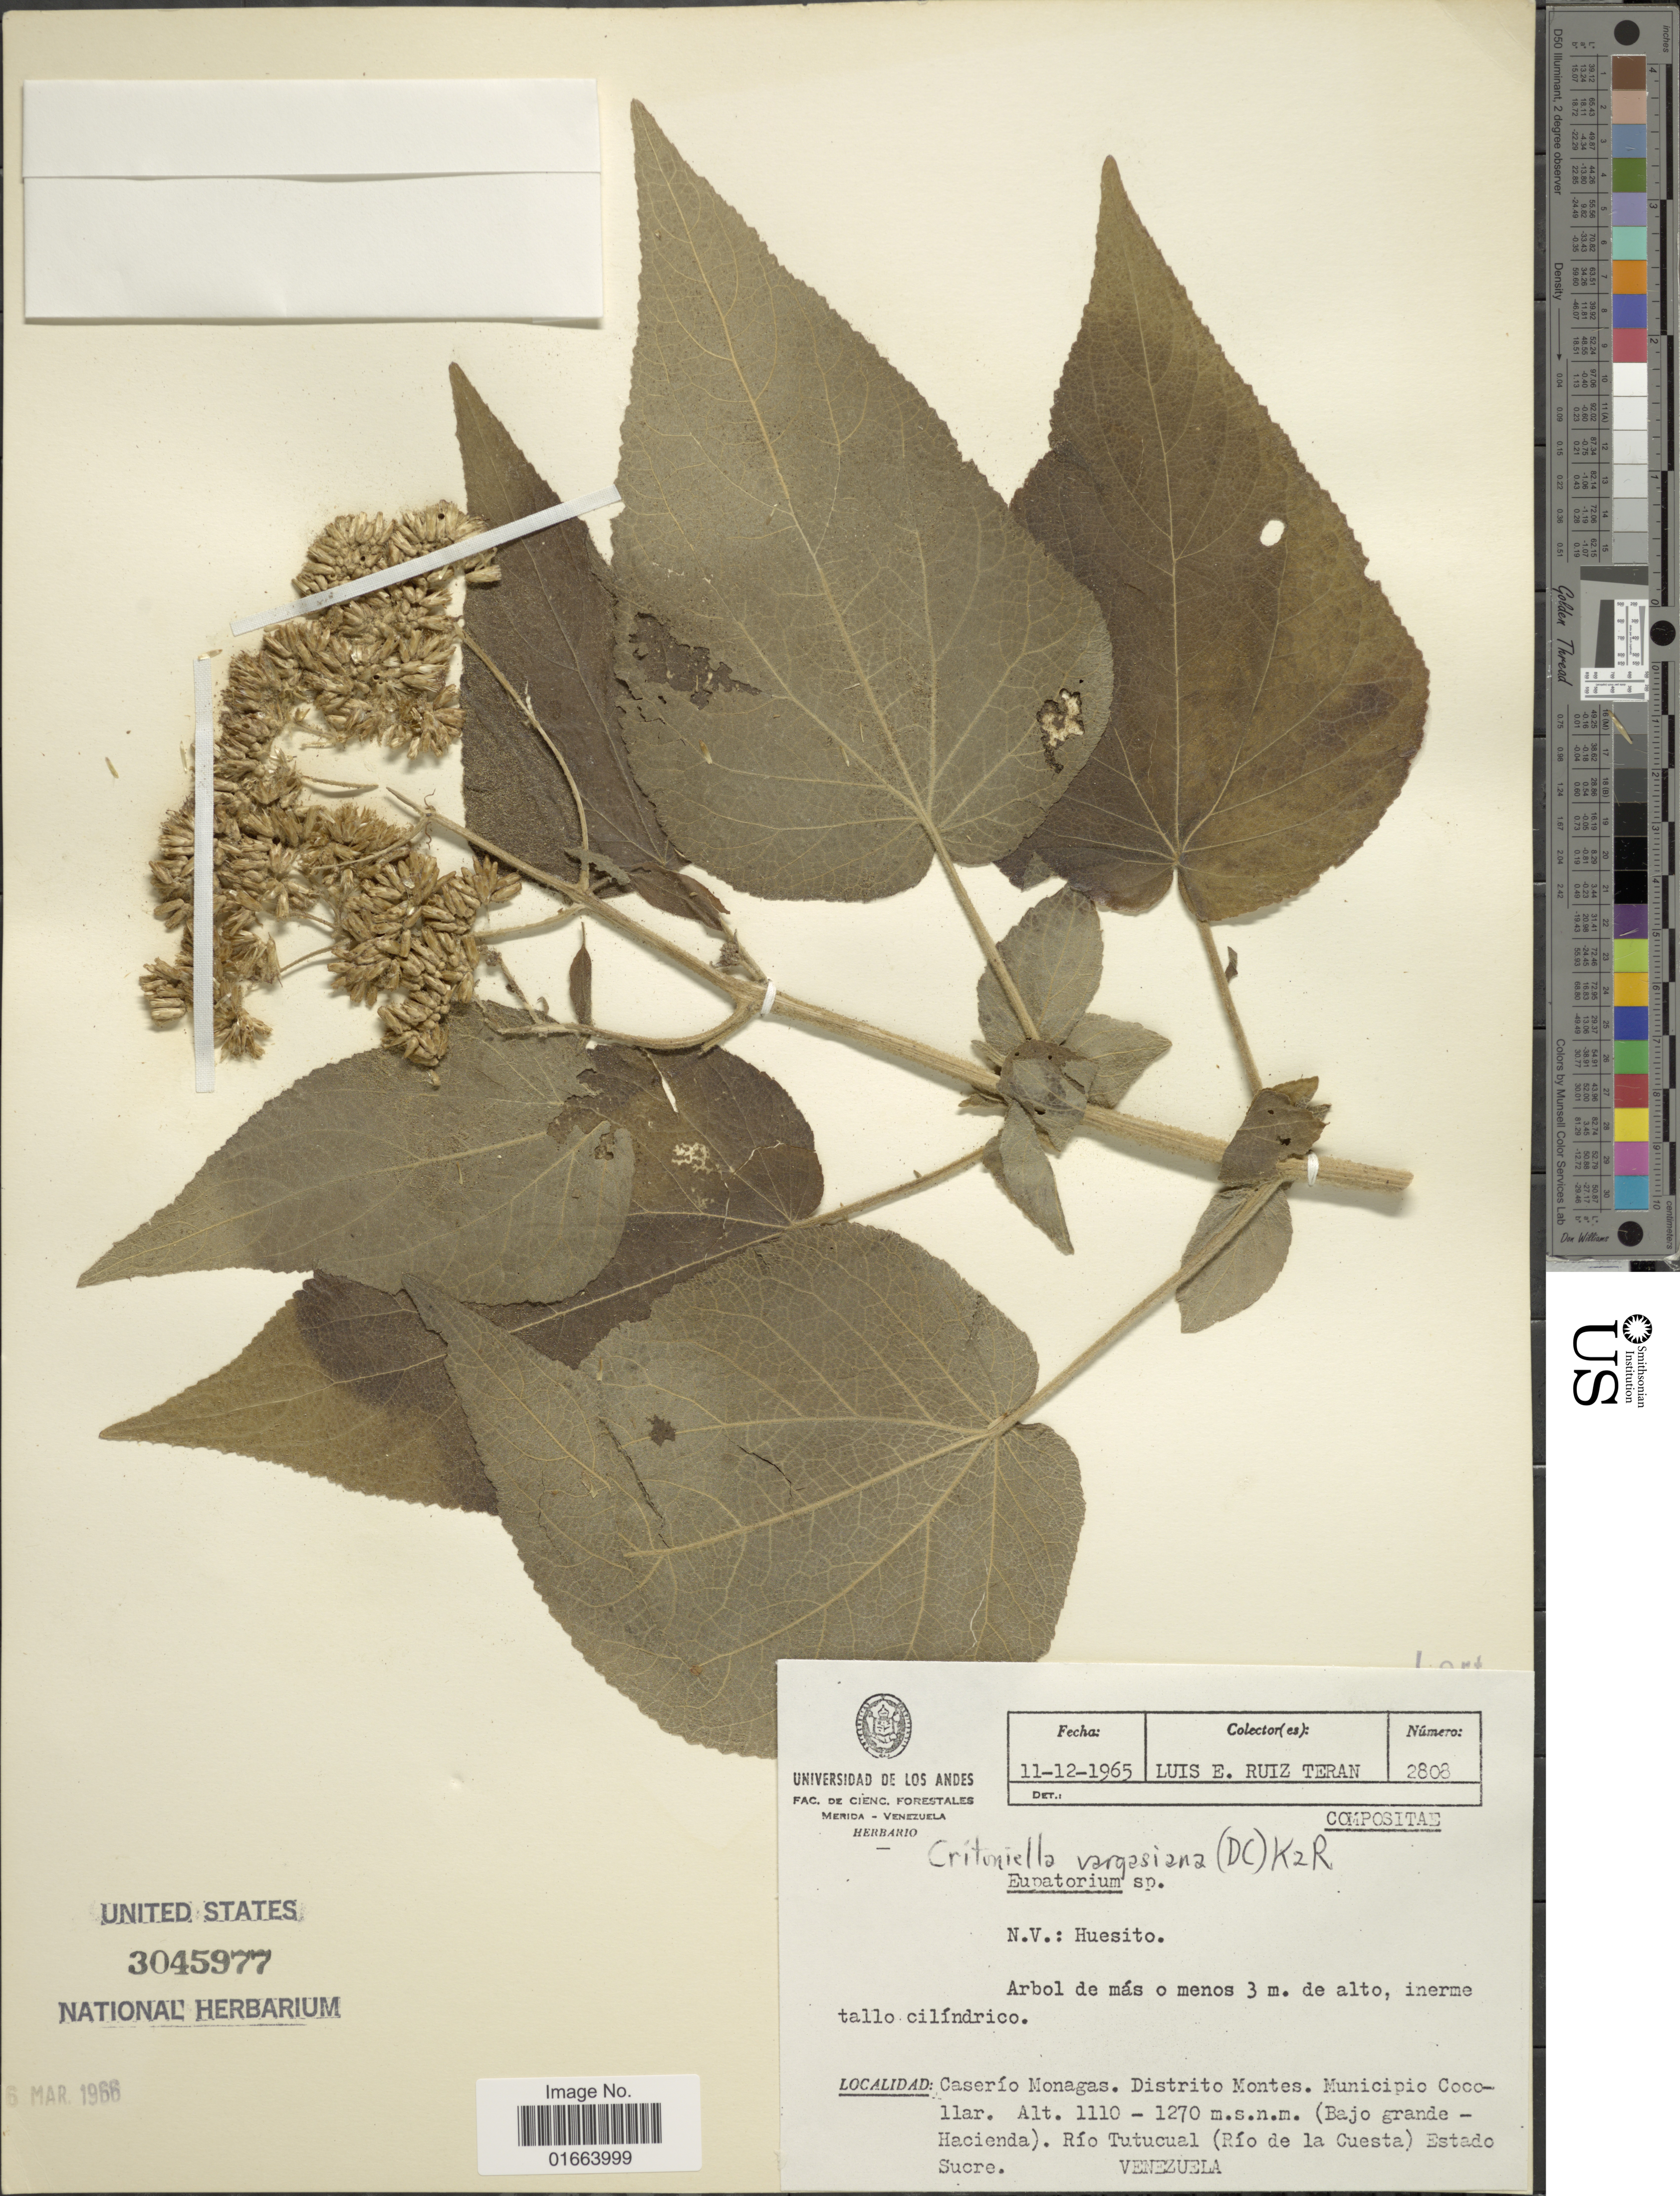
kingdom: Plantae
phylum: Tracheophyta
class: Magnoliopsida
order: Asterales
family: Asteraceae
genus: Critoniella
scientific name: Critoniella vargasiana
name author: (DC.) R.M. King & H. Rob.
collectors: L. E. Ruíz-Terán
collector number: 2808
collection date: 1965-12-11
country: Venezuela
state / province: Sucre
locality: Caserío Monagas. Distrito Montes. Municipio Cocollar (Bajo grande - Hacienda). Río Tutucual (Río de la cuesta)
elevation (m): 1110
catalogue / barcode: US 3045977